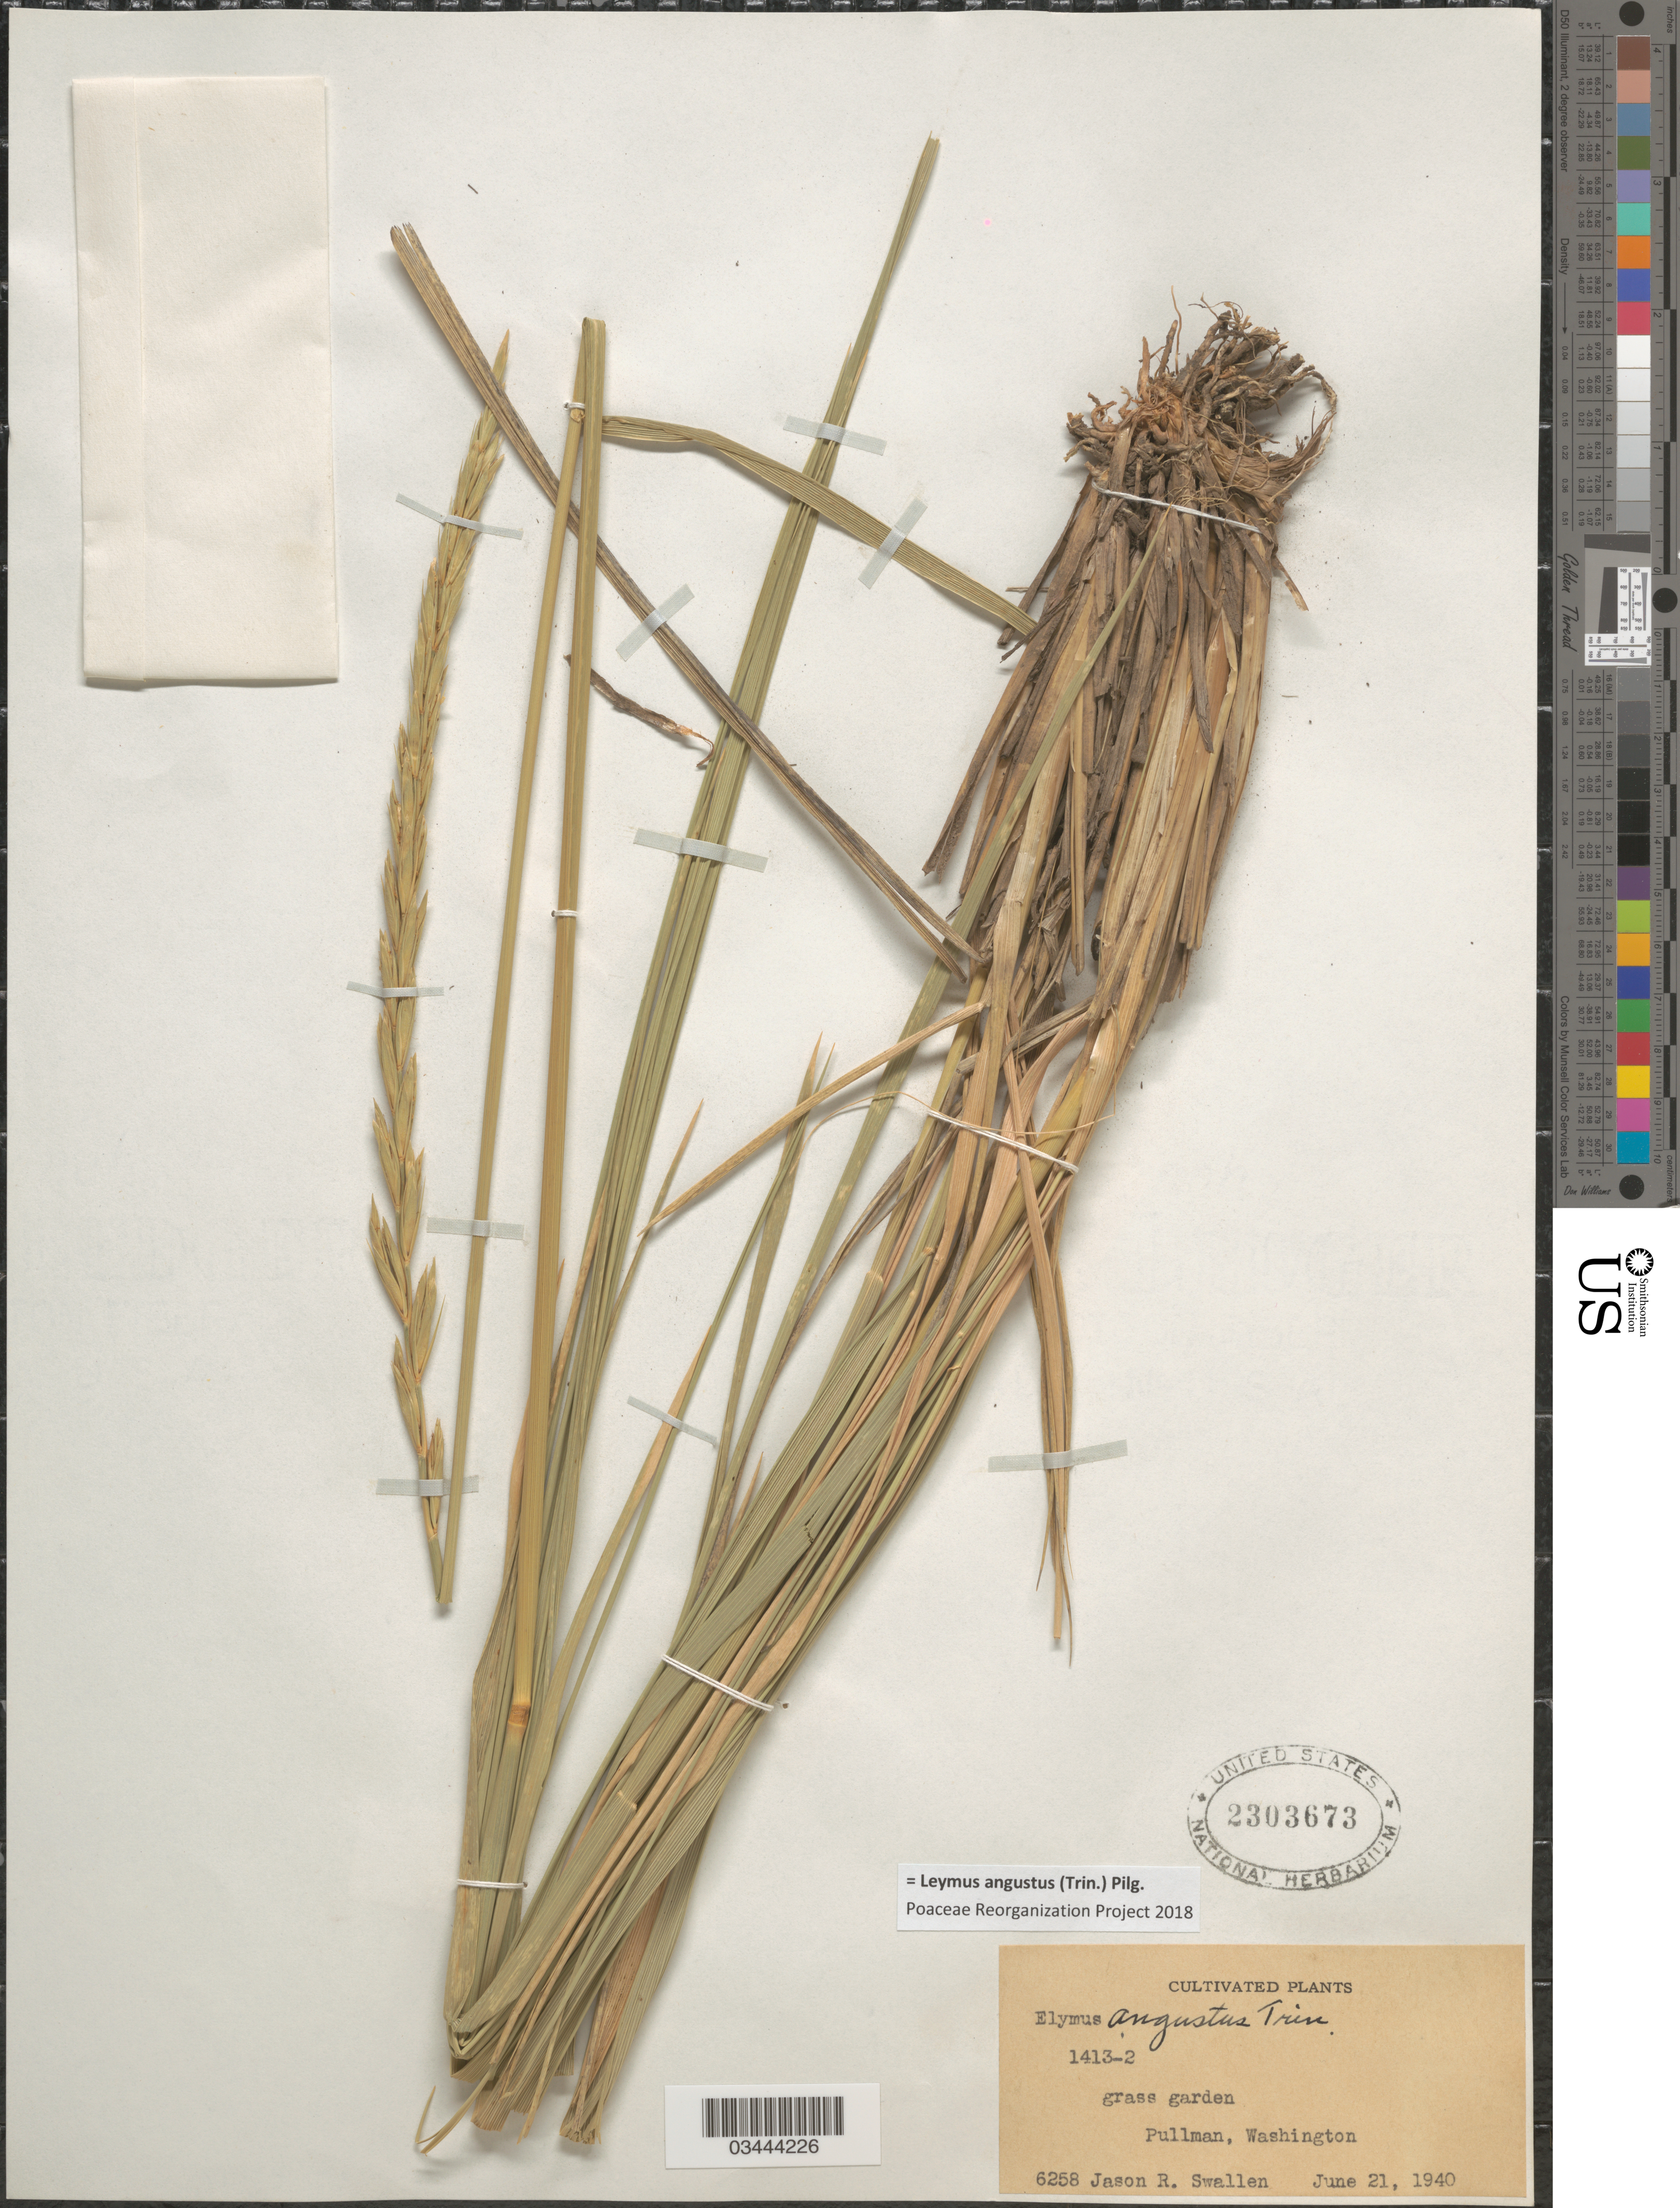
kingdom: Plantae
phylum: Tracheophyta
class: Liliopsida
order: Poales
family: Poaceae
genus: Leymus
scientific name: Leymus angustus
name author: (Trin.) Pilg.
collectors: J. R. Swallen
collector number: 6258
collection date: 1940-06-21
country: United States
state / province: Washington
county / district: Whitman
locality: Grass garden. Pullman.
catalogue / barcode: US 2303673